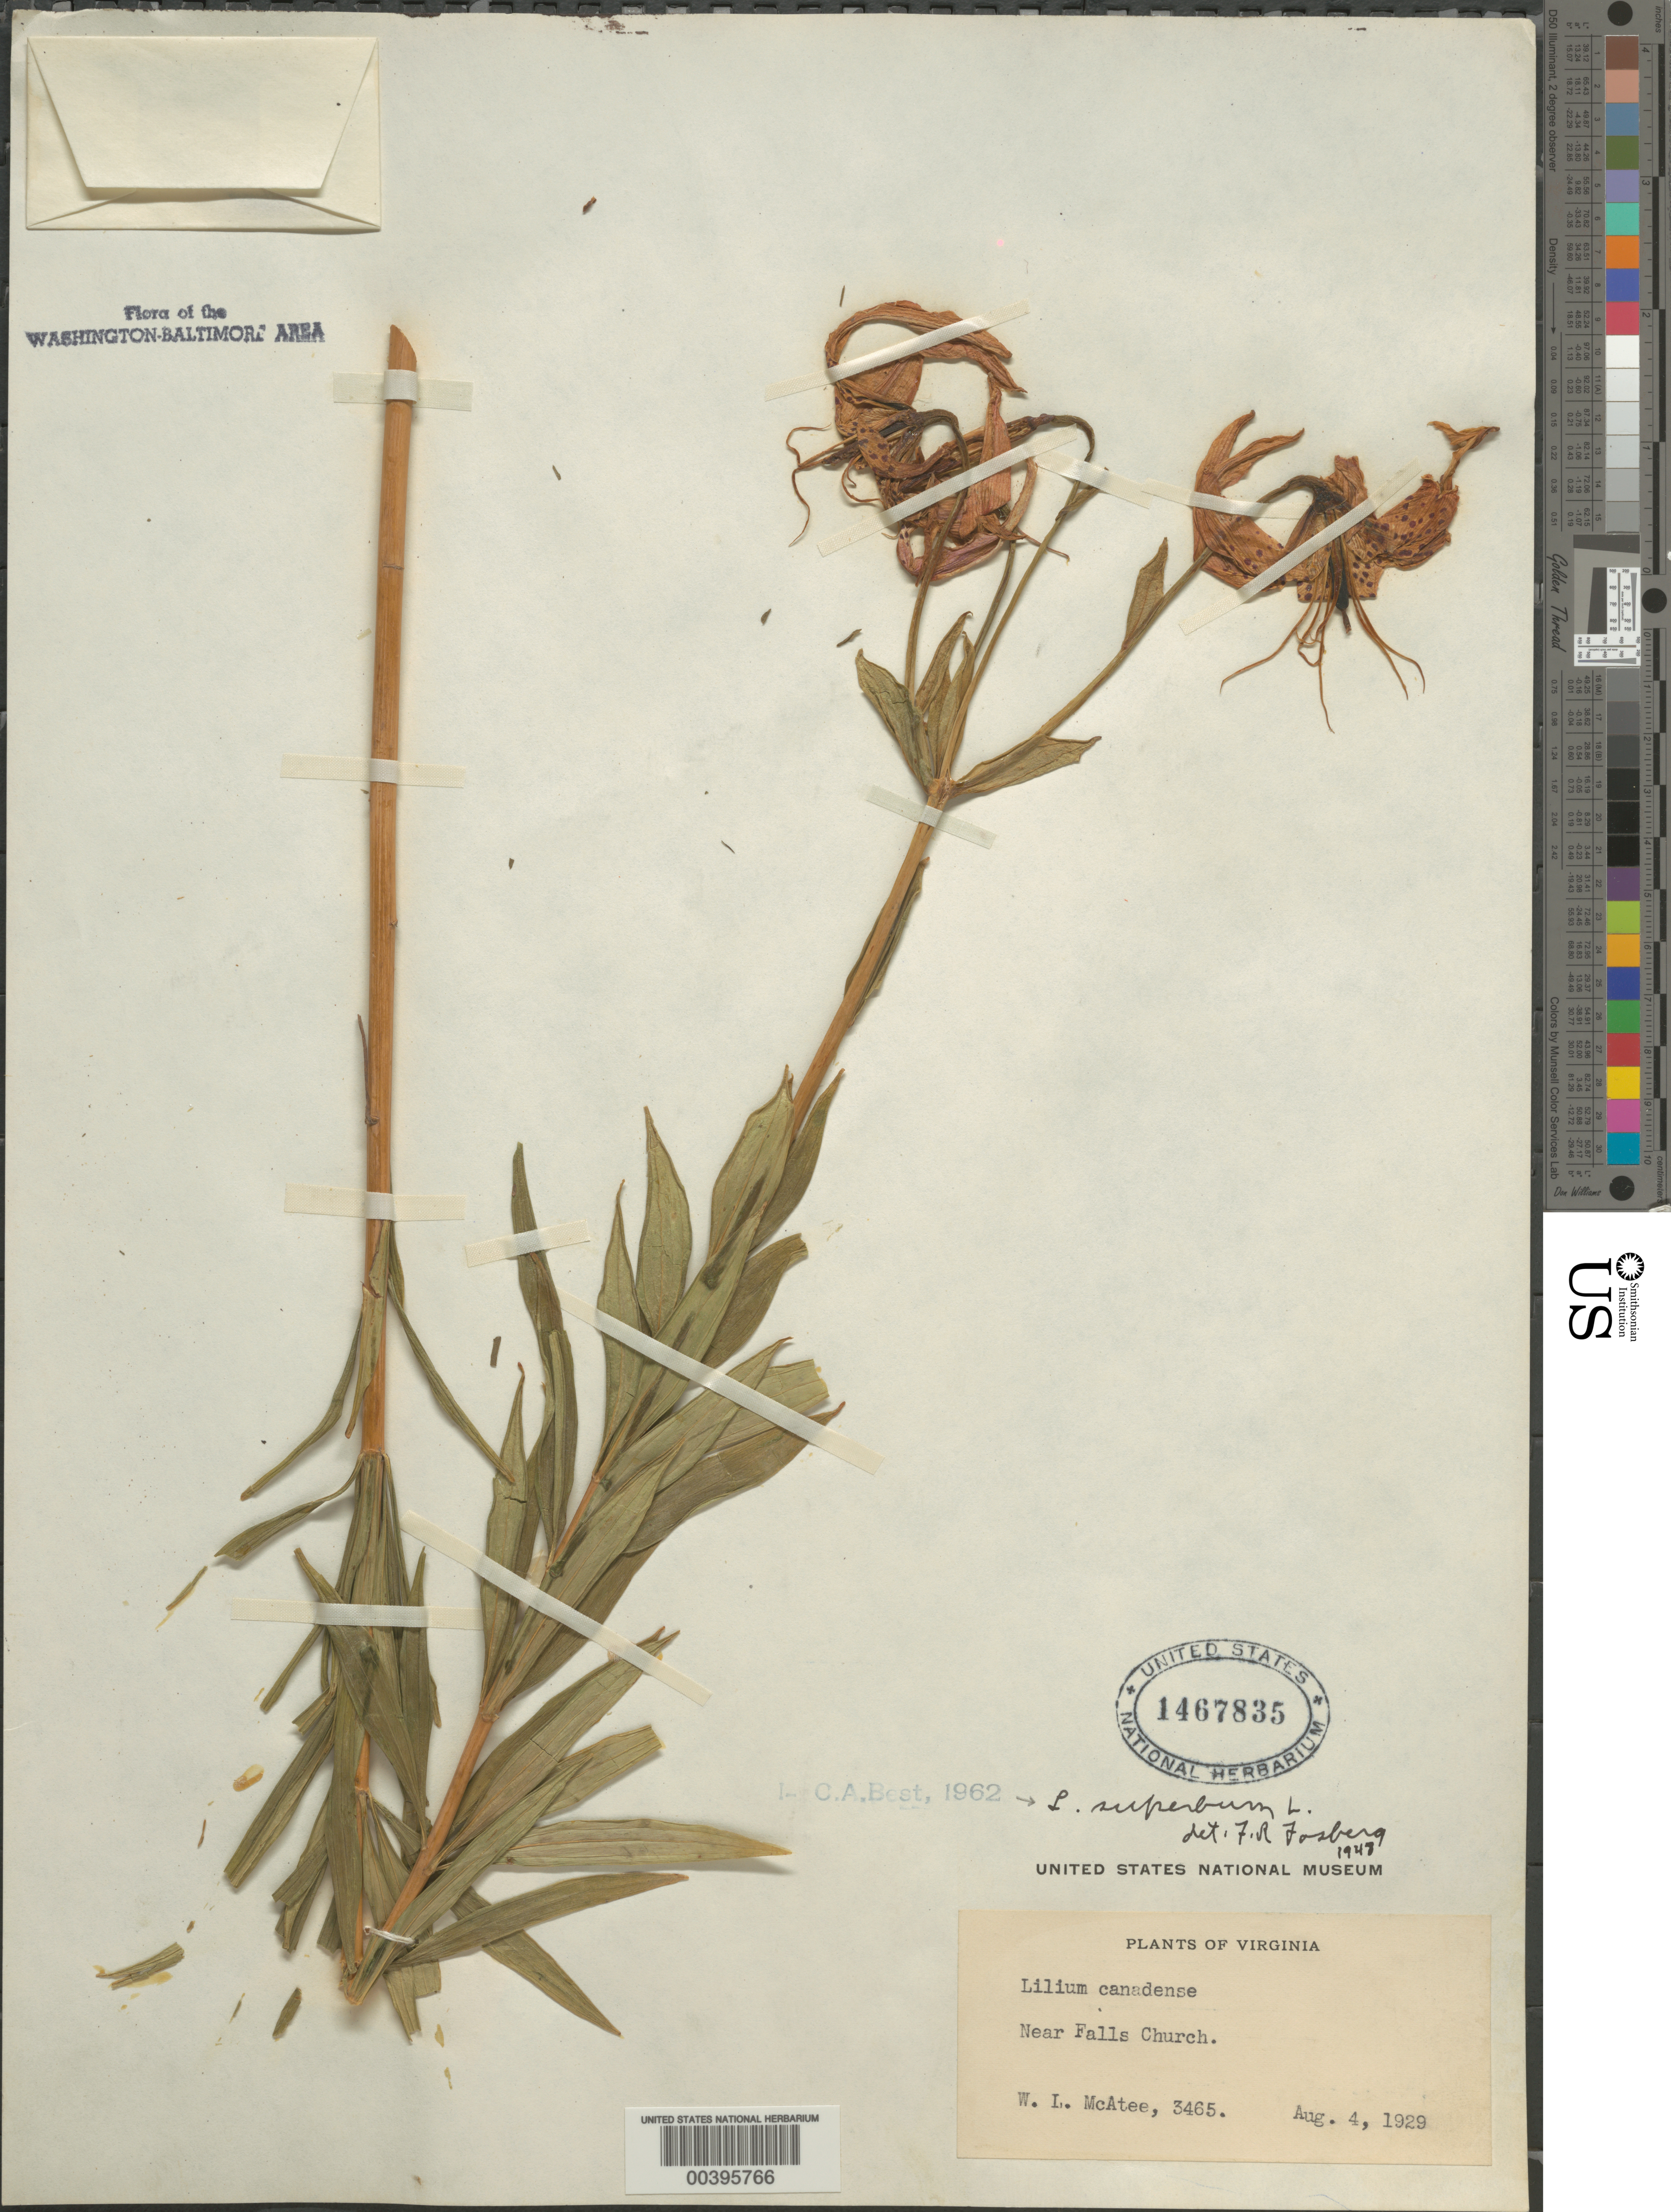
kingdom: Plantae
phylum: Tracheophyta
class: Liliopsida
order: Liliales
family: Liliaceae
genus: Lilium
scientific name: Lilium superbum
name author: L.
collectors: W. McAtee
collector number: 3465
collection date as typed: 04 Aug 1929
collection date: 1929-08-04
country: United States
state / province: Virginia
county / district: City of Falls Church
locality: Falls Church vicinity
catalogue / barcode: US 1467835